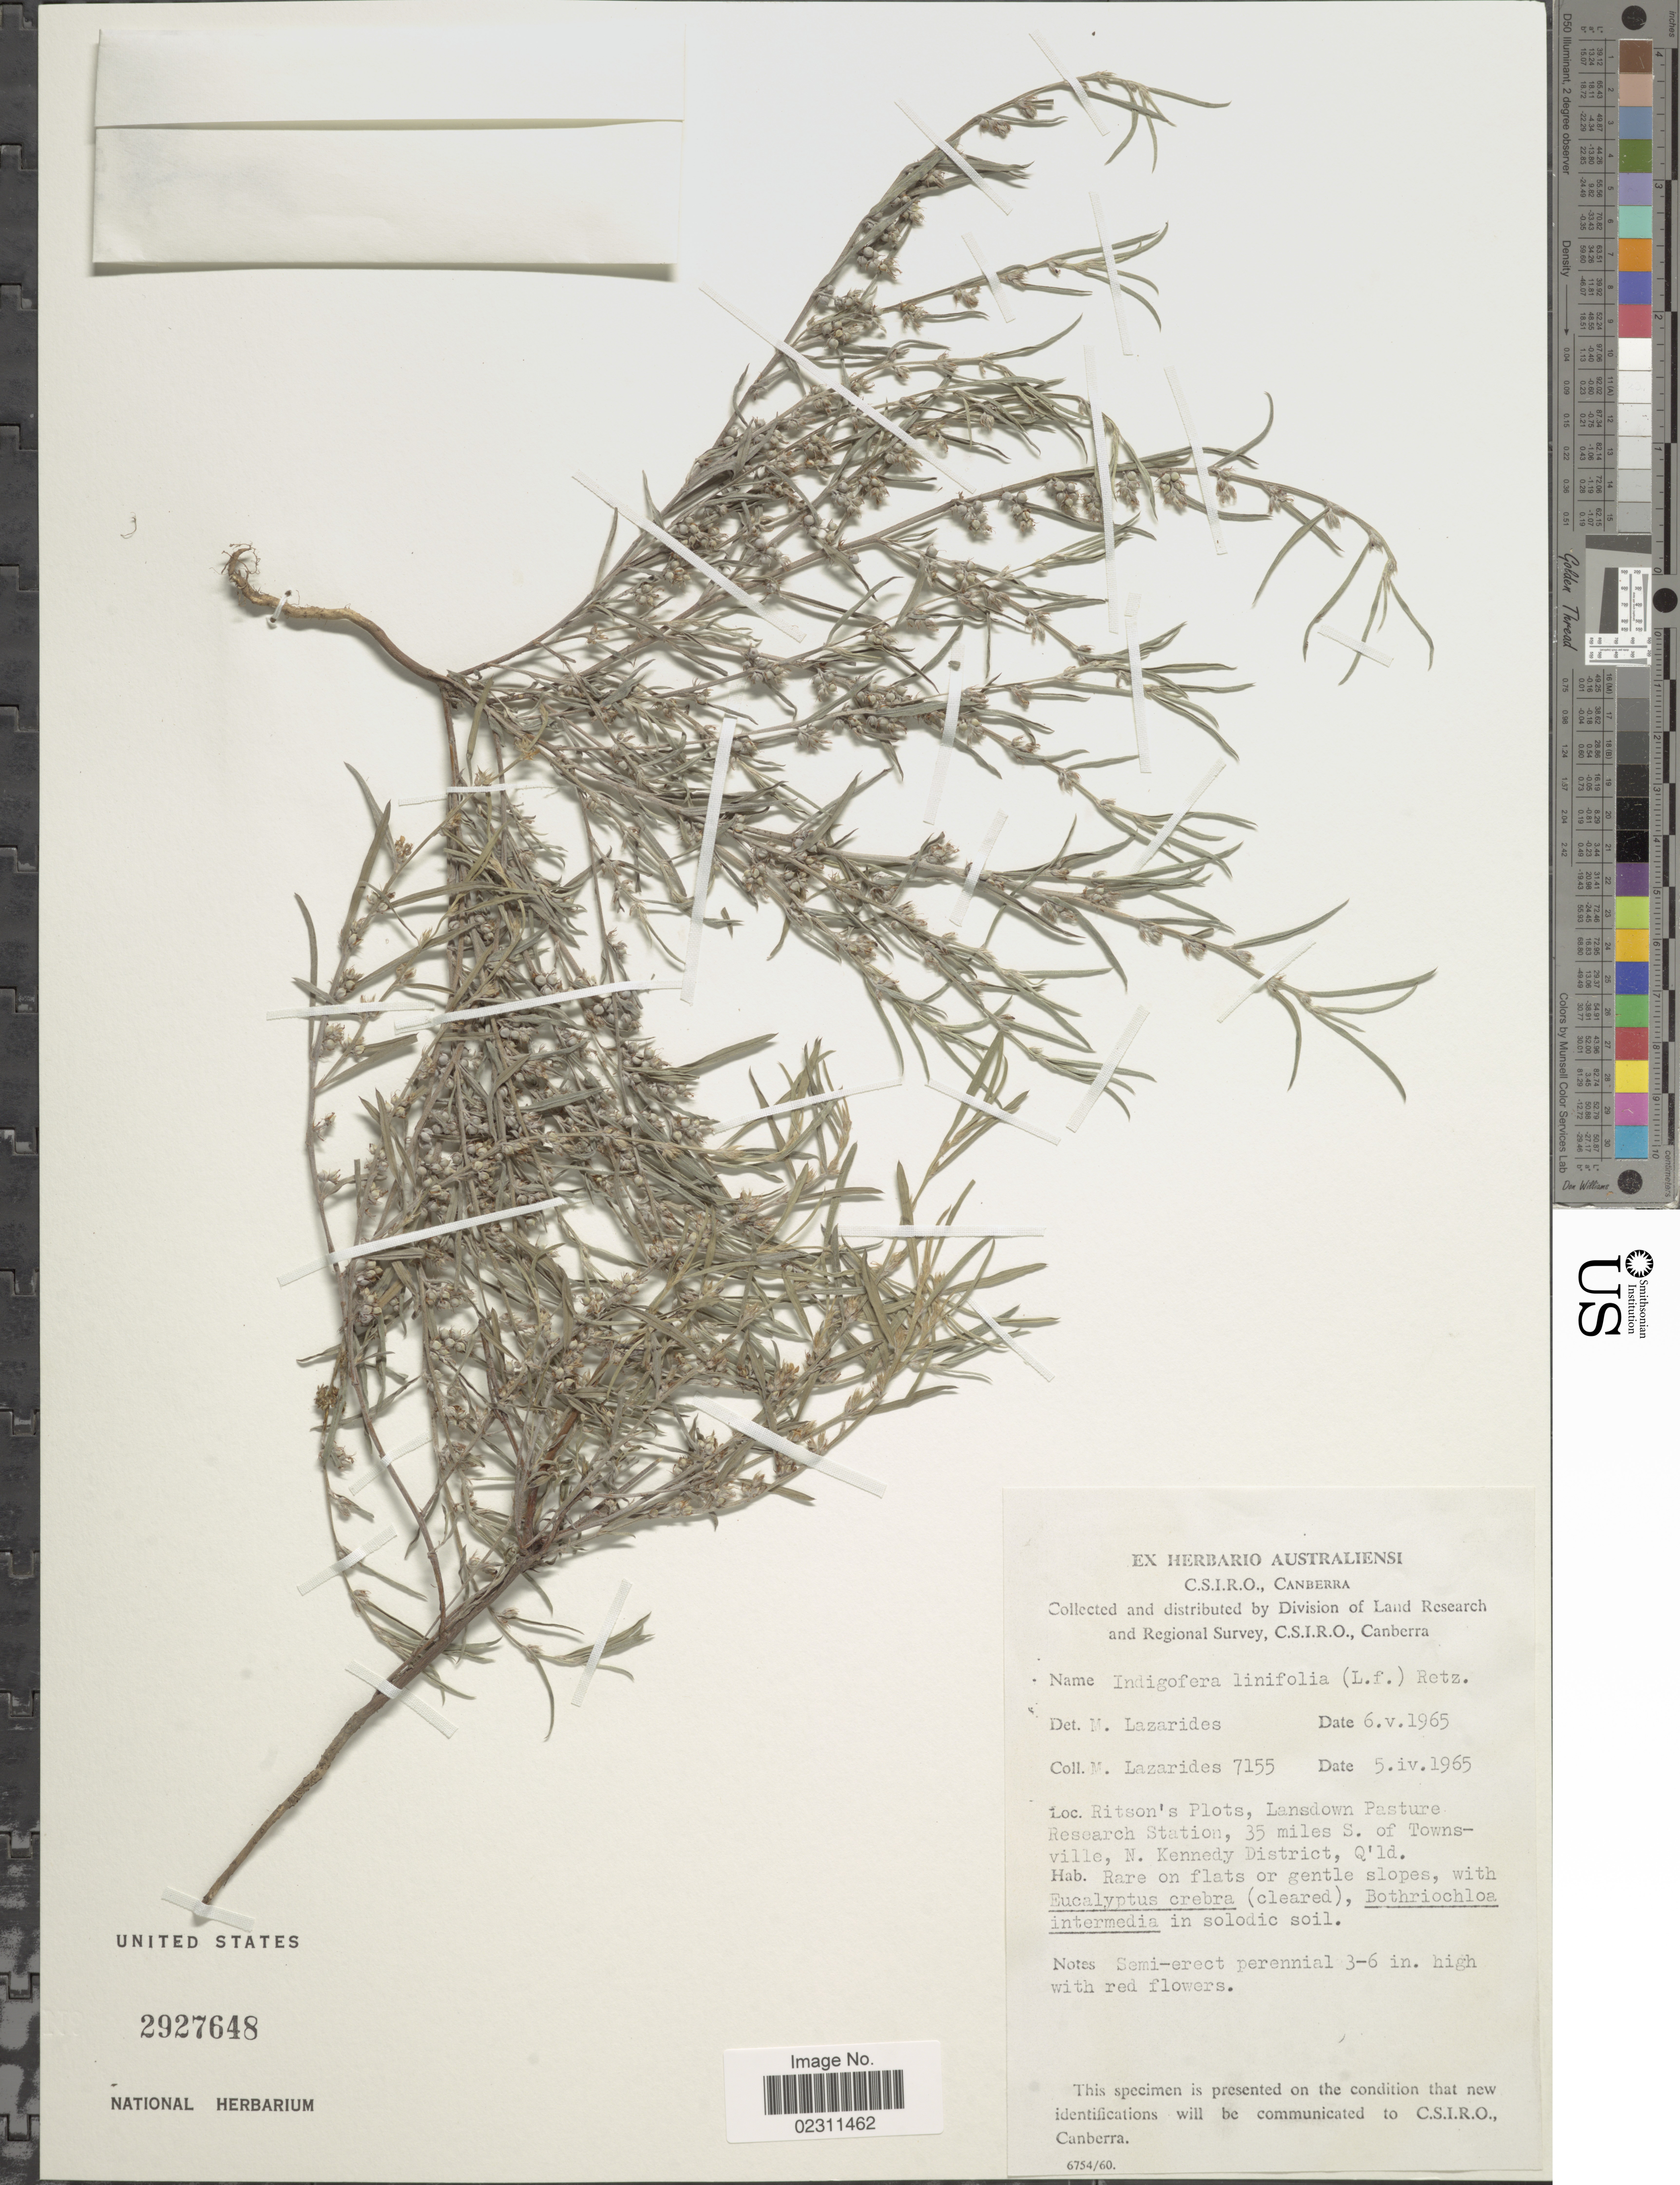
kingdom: Plantae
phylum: Tracheophyta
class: Magnoliopsida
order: Fabales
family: Fabaceae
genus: Indigofera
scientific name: Indigofera linifolia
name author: Retz.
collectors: M. Lazarides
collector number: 7155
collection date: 1965-04-05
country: Australia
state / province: Queensland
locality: Ritson's Plots, Lansdown Pasture Research Station, 35 miles S. of Townsville, N. Kennedy District, Q'ld.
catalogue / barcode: US 2927648